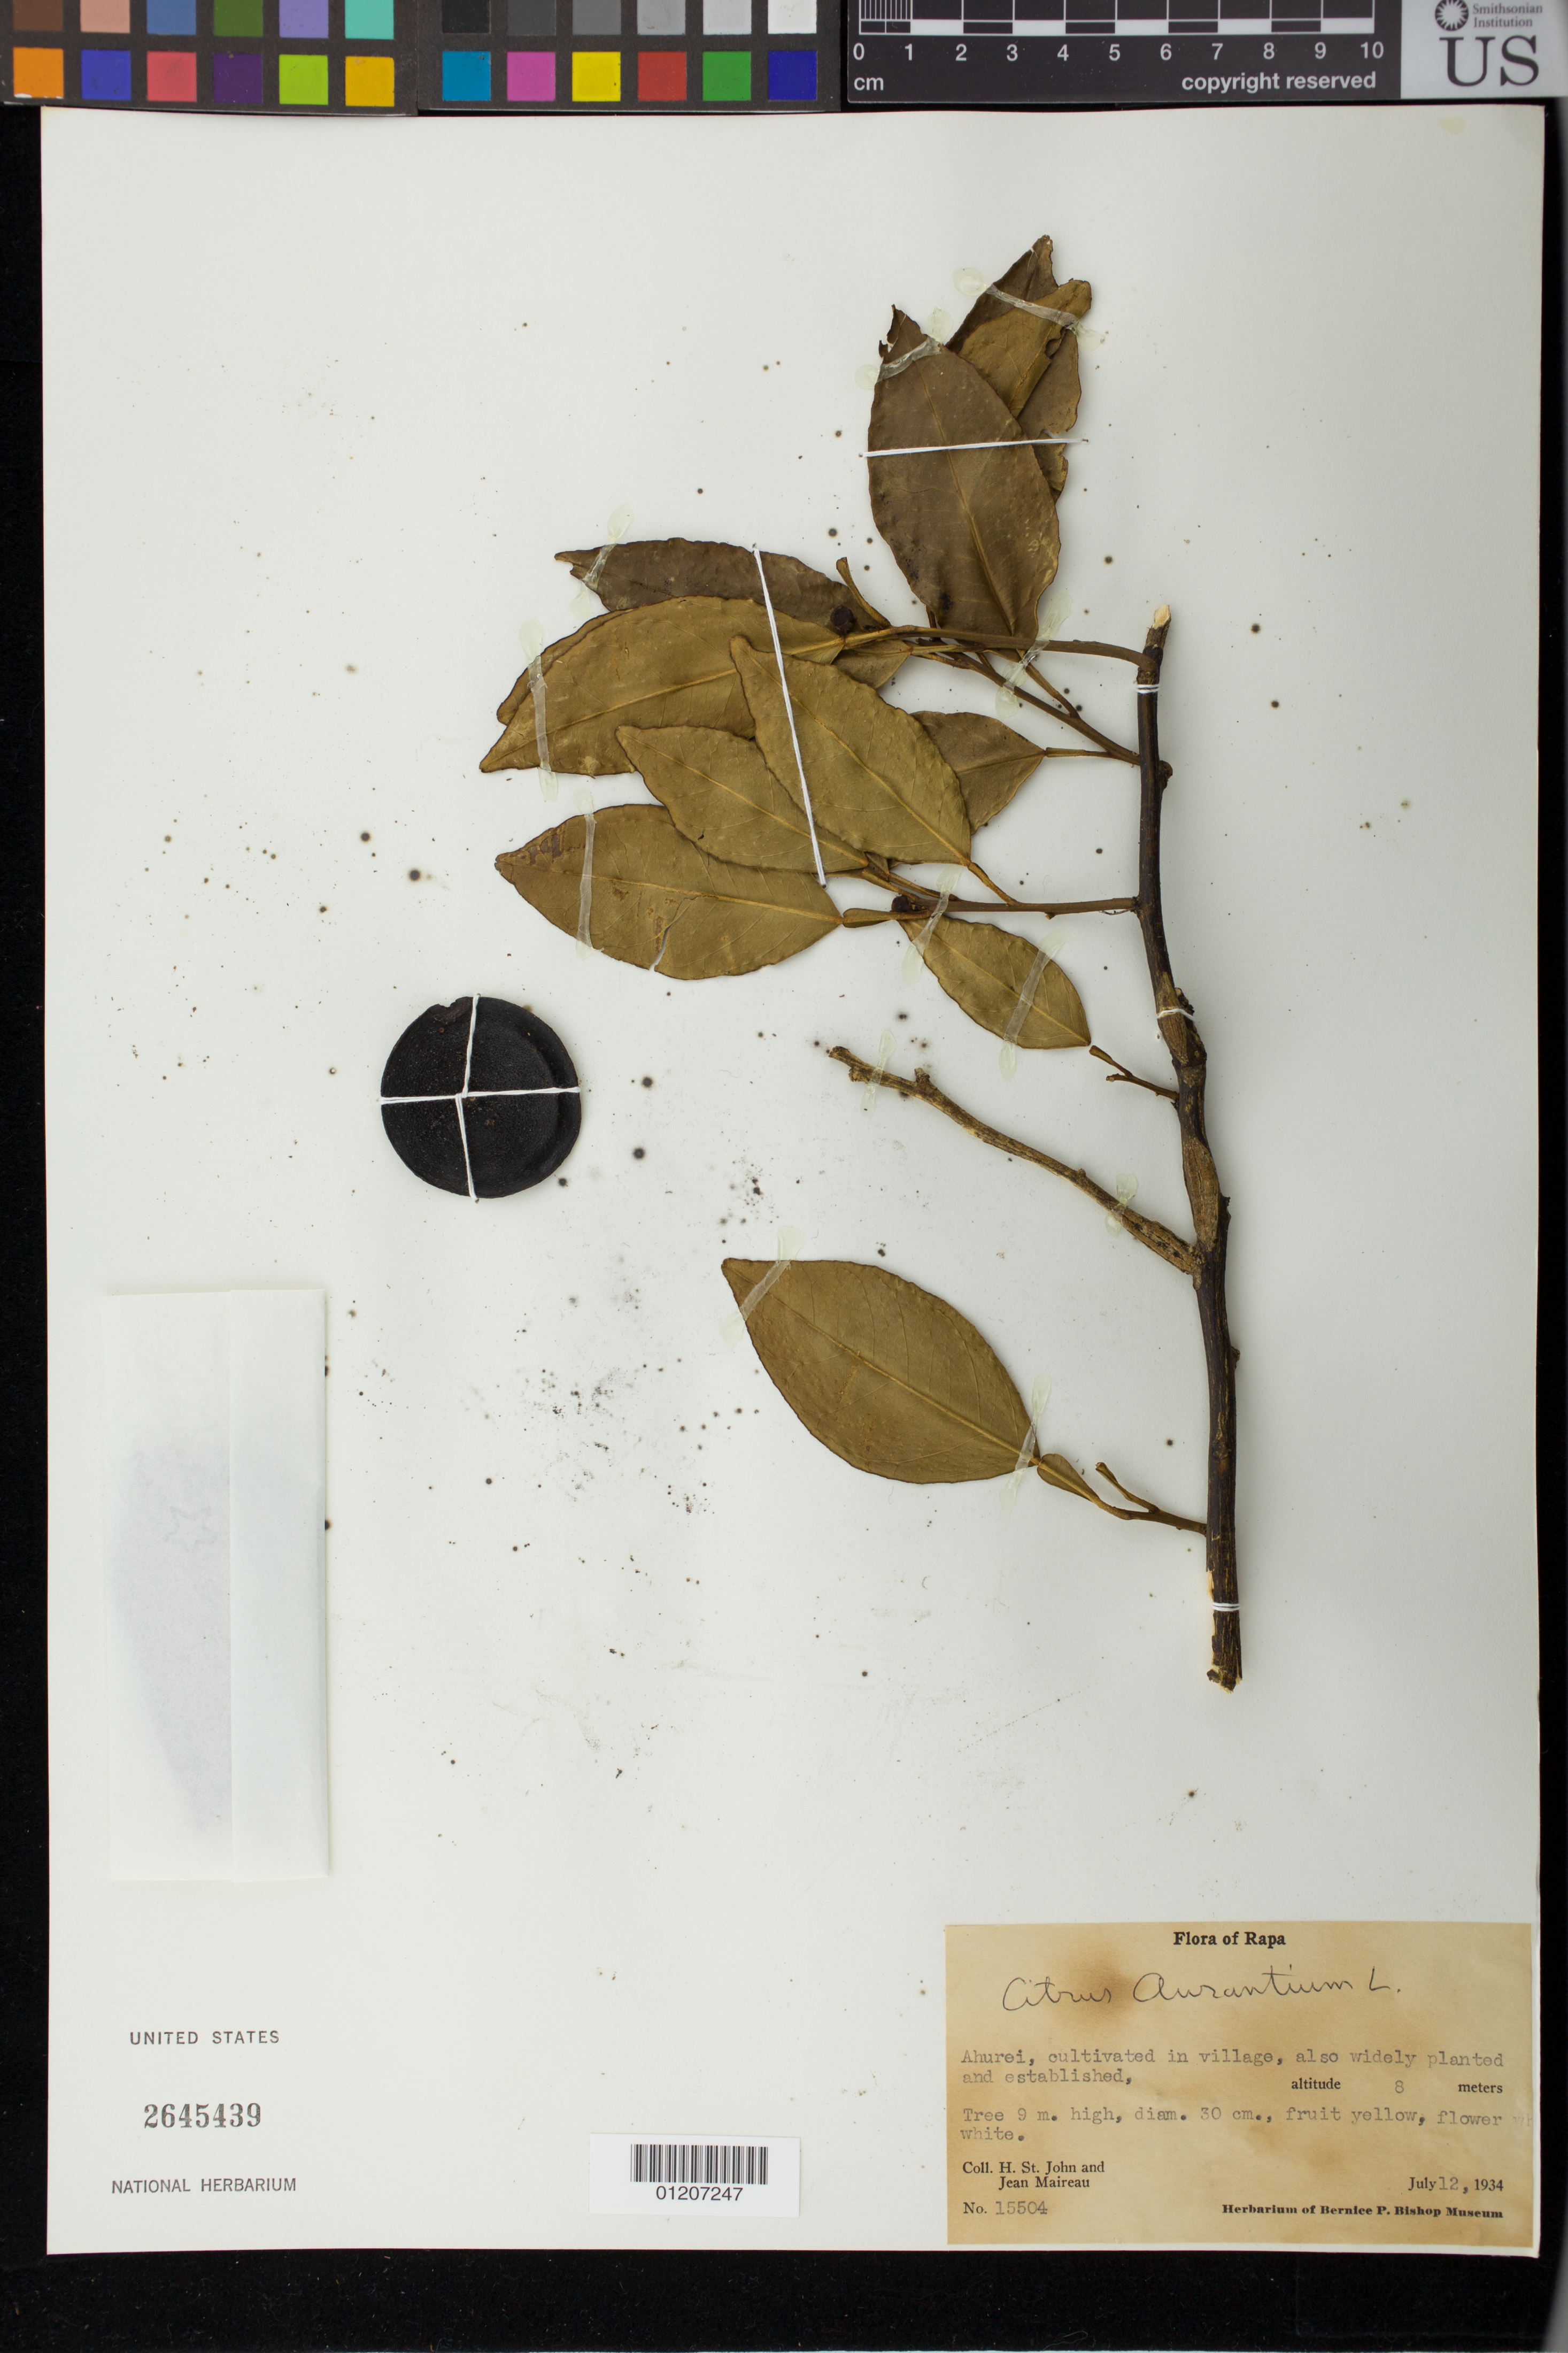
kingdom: Plantae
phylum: Tracheophyta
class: Magnoliopsida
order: Sapindales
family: Rutaceae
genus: Citrus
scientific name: Citrus x aurantium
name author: L.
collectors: H. St. John & J. Maireau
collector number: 15504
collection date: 1934-07-12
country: French Polynesia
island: Rapa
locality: Ahurei, in village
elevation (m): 8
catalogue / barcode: US 2645439